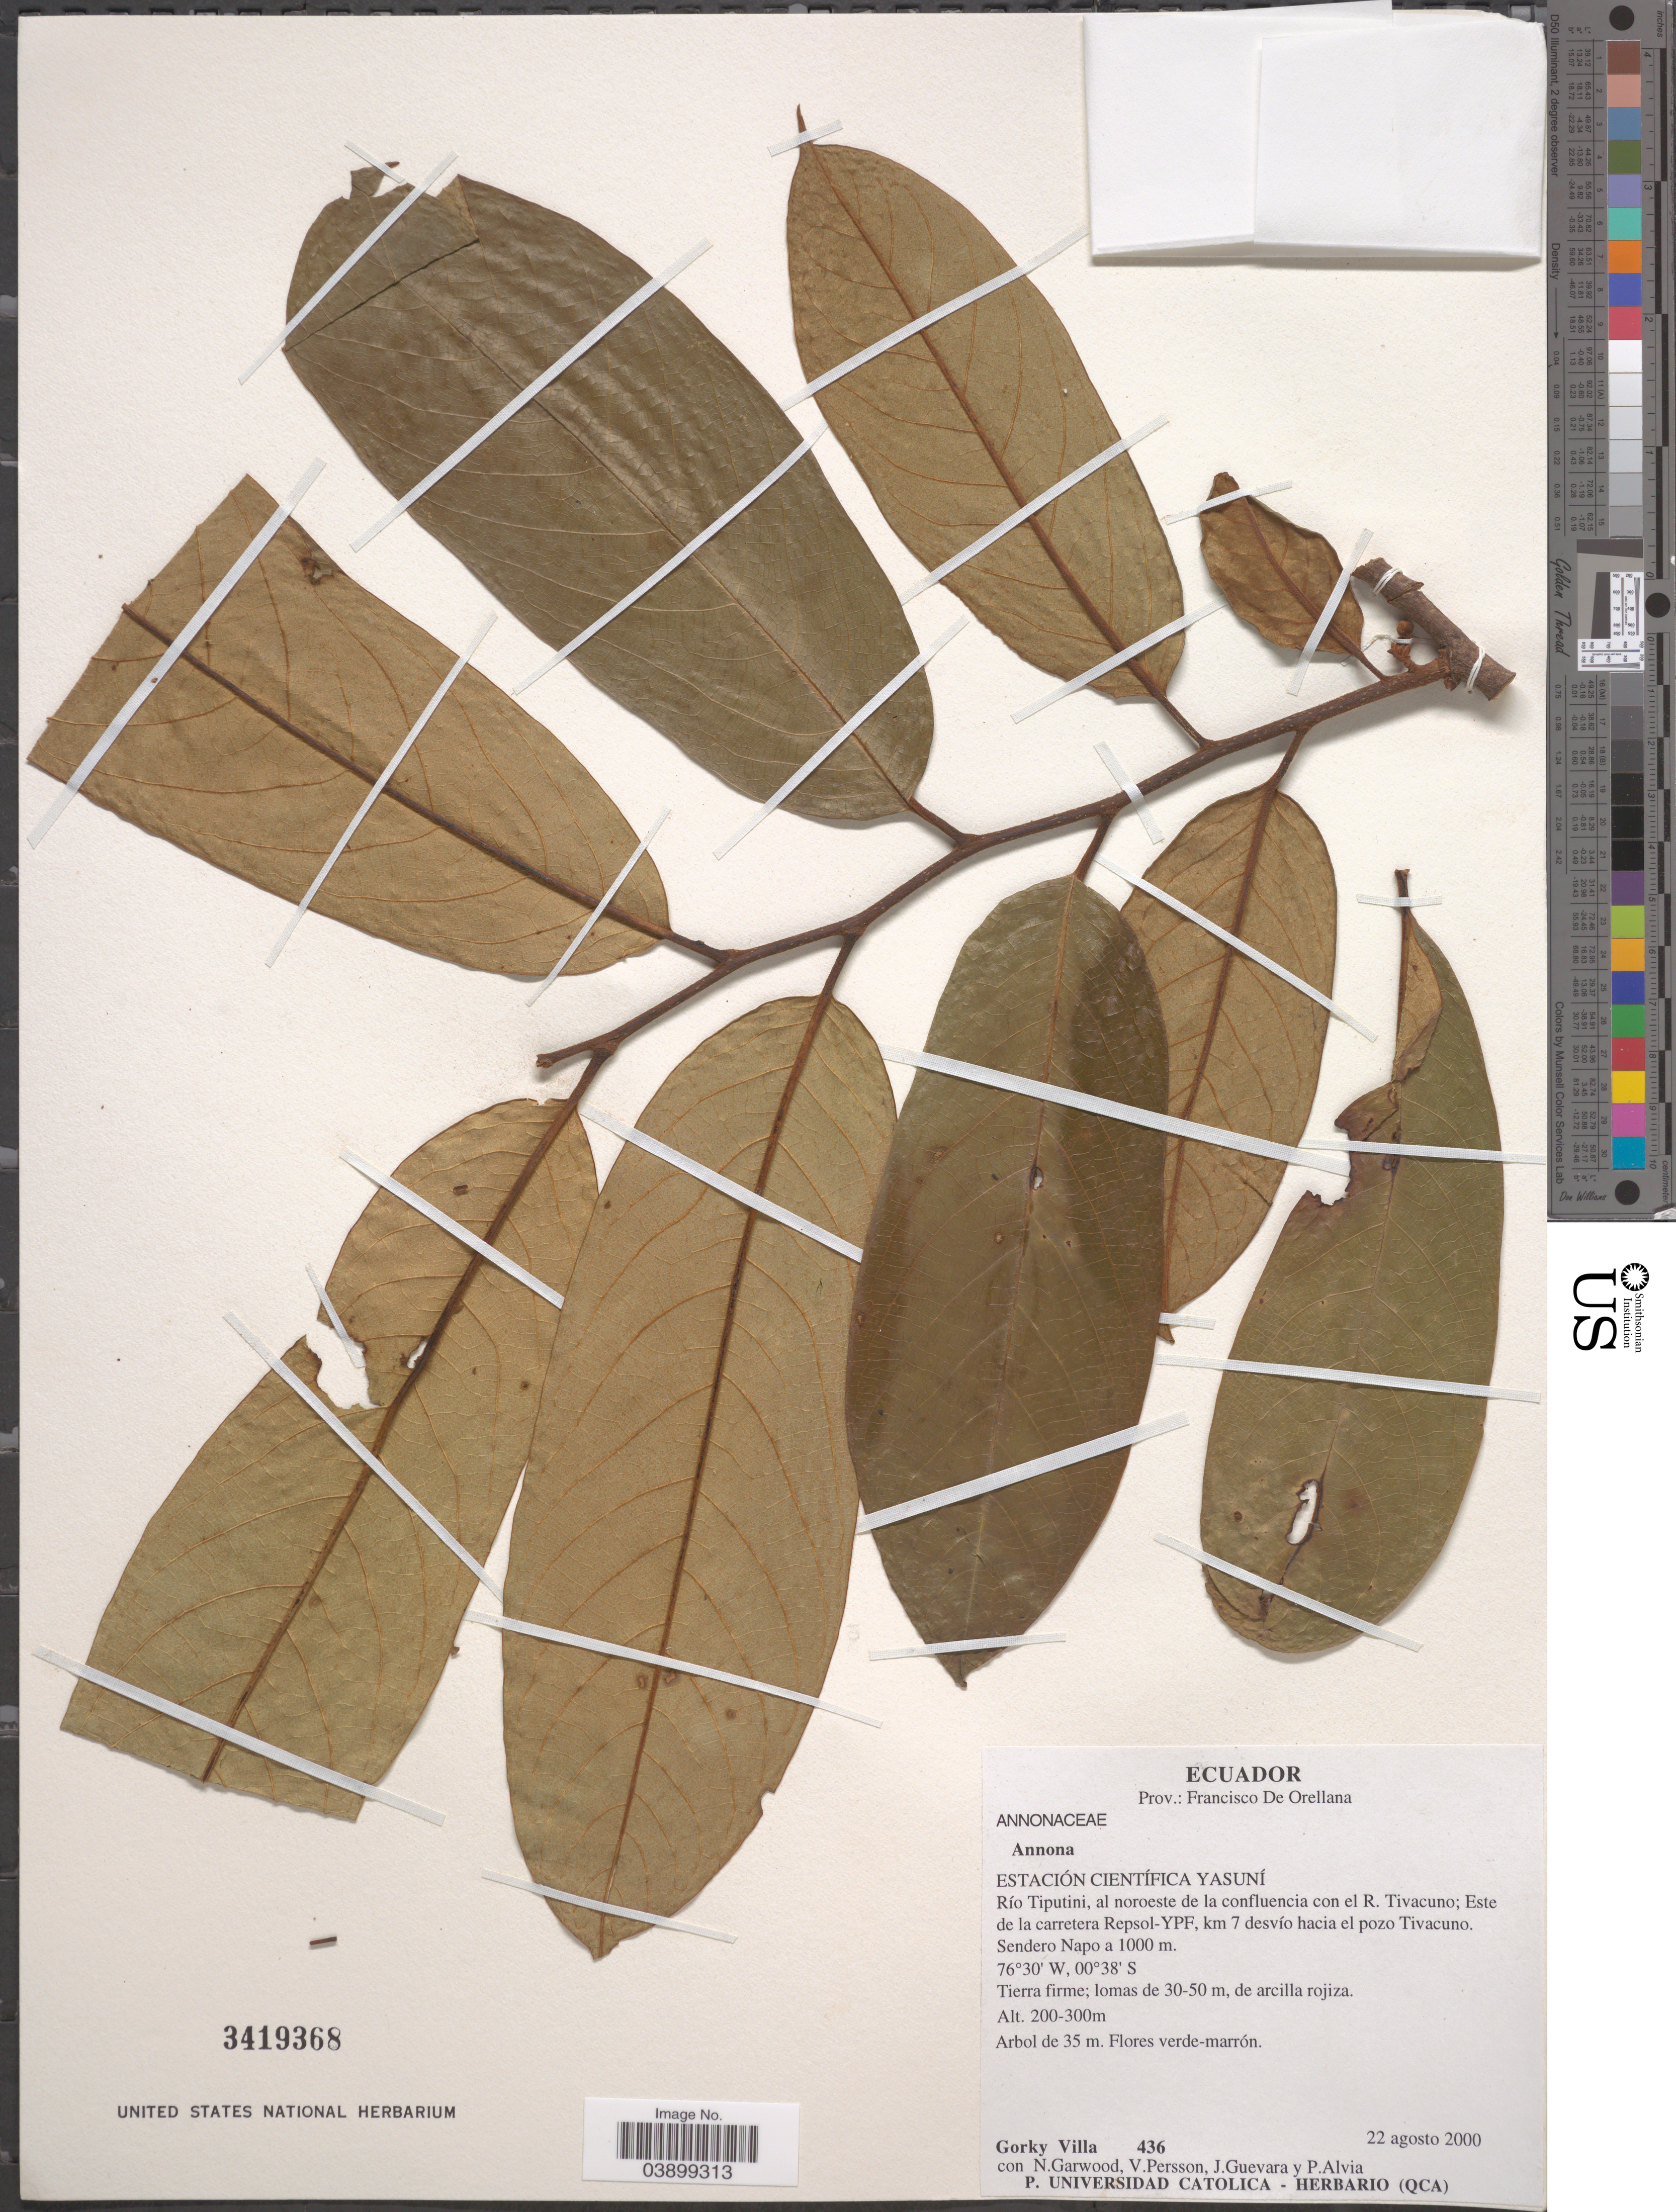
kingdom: Plantae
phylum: Tracheophyta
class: Magnoliopsida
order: Magnoliales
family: Annonaceae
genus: Annona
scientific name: Annona sp.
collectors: G. Villa, N. Garwood, V. Persson, J. Guevara & P. Alvia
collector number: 436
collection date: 2000-08-22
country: Ecuador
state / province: Orellana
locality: Prov.: Francisco De Orellana. Estación Científica Yasuní. Río Tiputuni, al noroeste de la confluencia con el R. Tivacuno; Este de la carretera Repsol-YPF, km 7 desvío hacia el pozo Tivacuno. Sendero Napo a 1000 m.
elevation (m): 200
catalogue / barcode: US 3419368